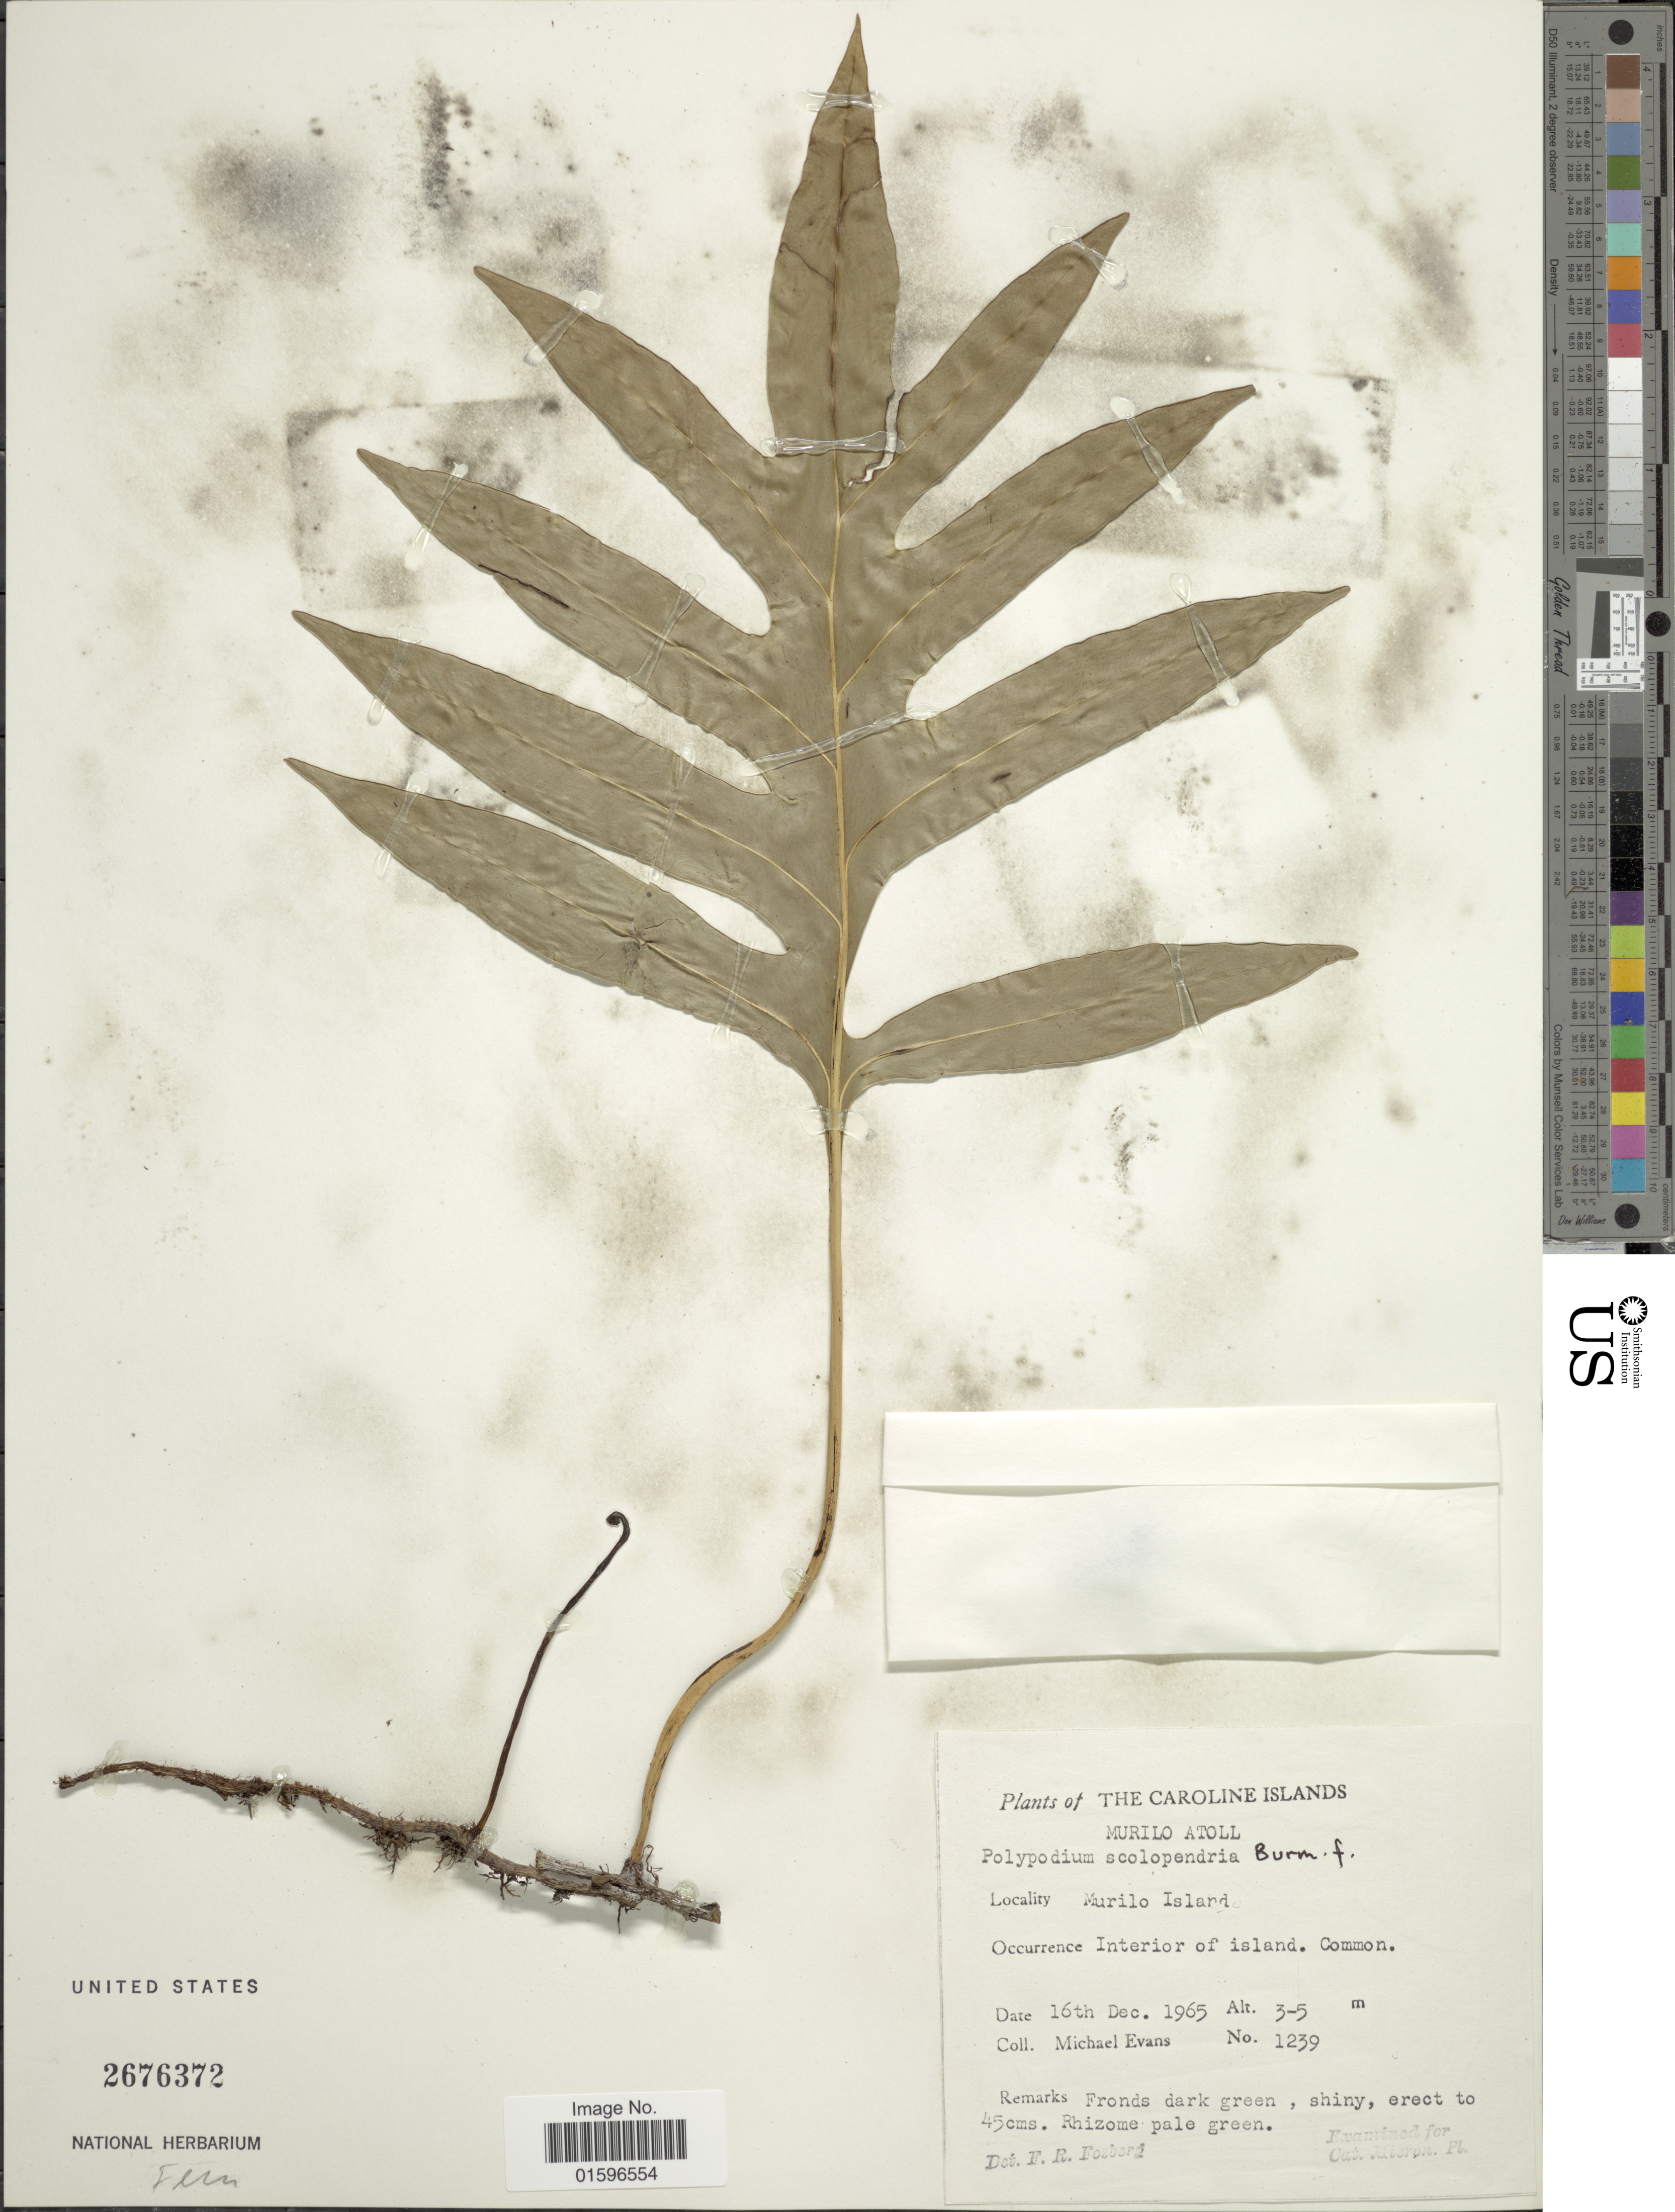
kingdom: Plantae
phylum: Tracheophyta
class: Polypodiopsida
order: Polypodiales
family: Polypodiaceae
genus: Polypodium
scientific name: Polypodium scolopendria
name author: Burm. f.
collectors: M. Evans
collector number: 1239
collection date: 1965-12-16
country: Micronesia, Federated States of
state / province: Truk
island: Murilo Atoll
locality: Murilo Atoll, Murilo Island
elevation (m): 3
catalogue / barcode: US 2676372